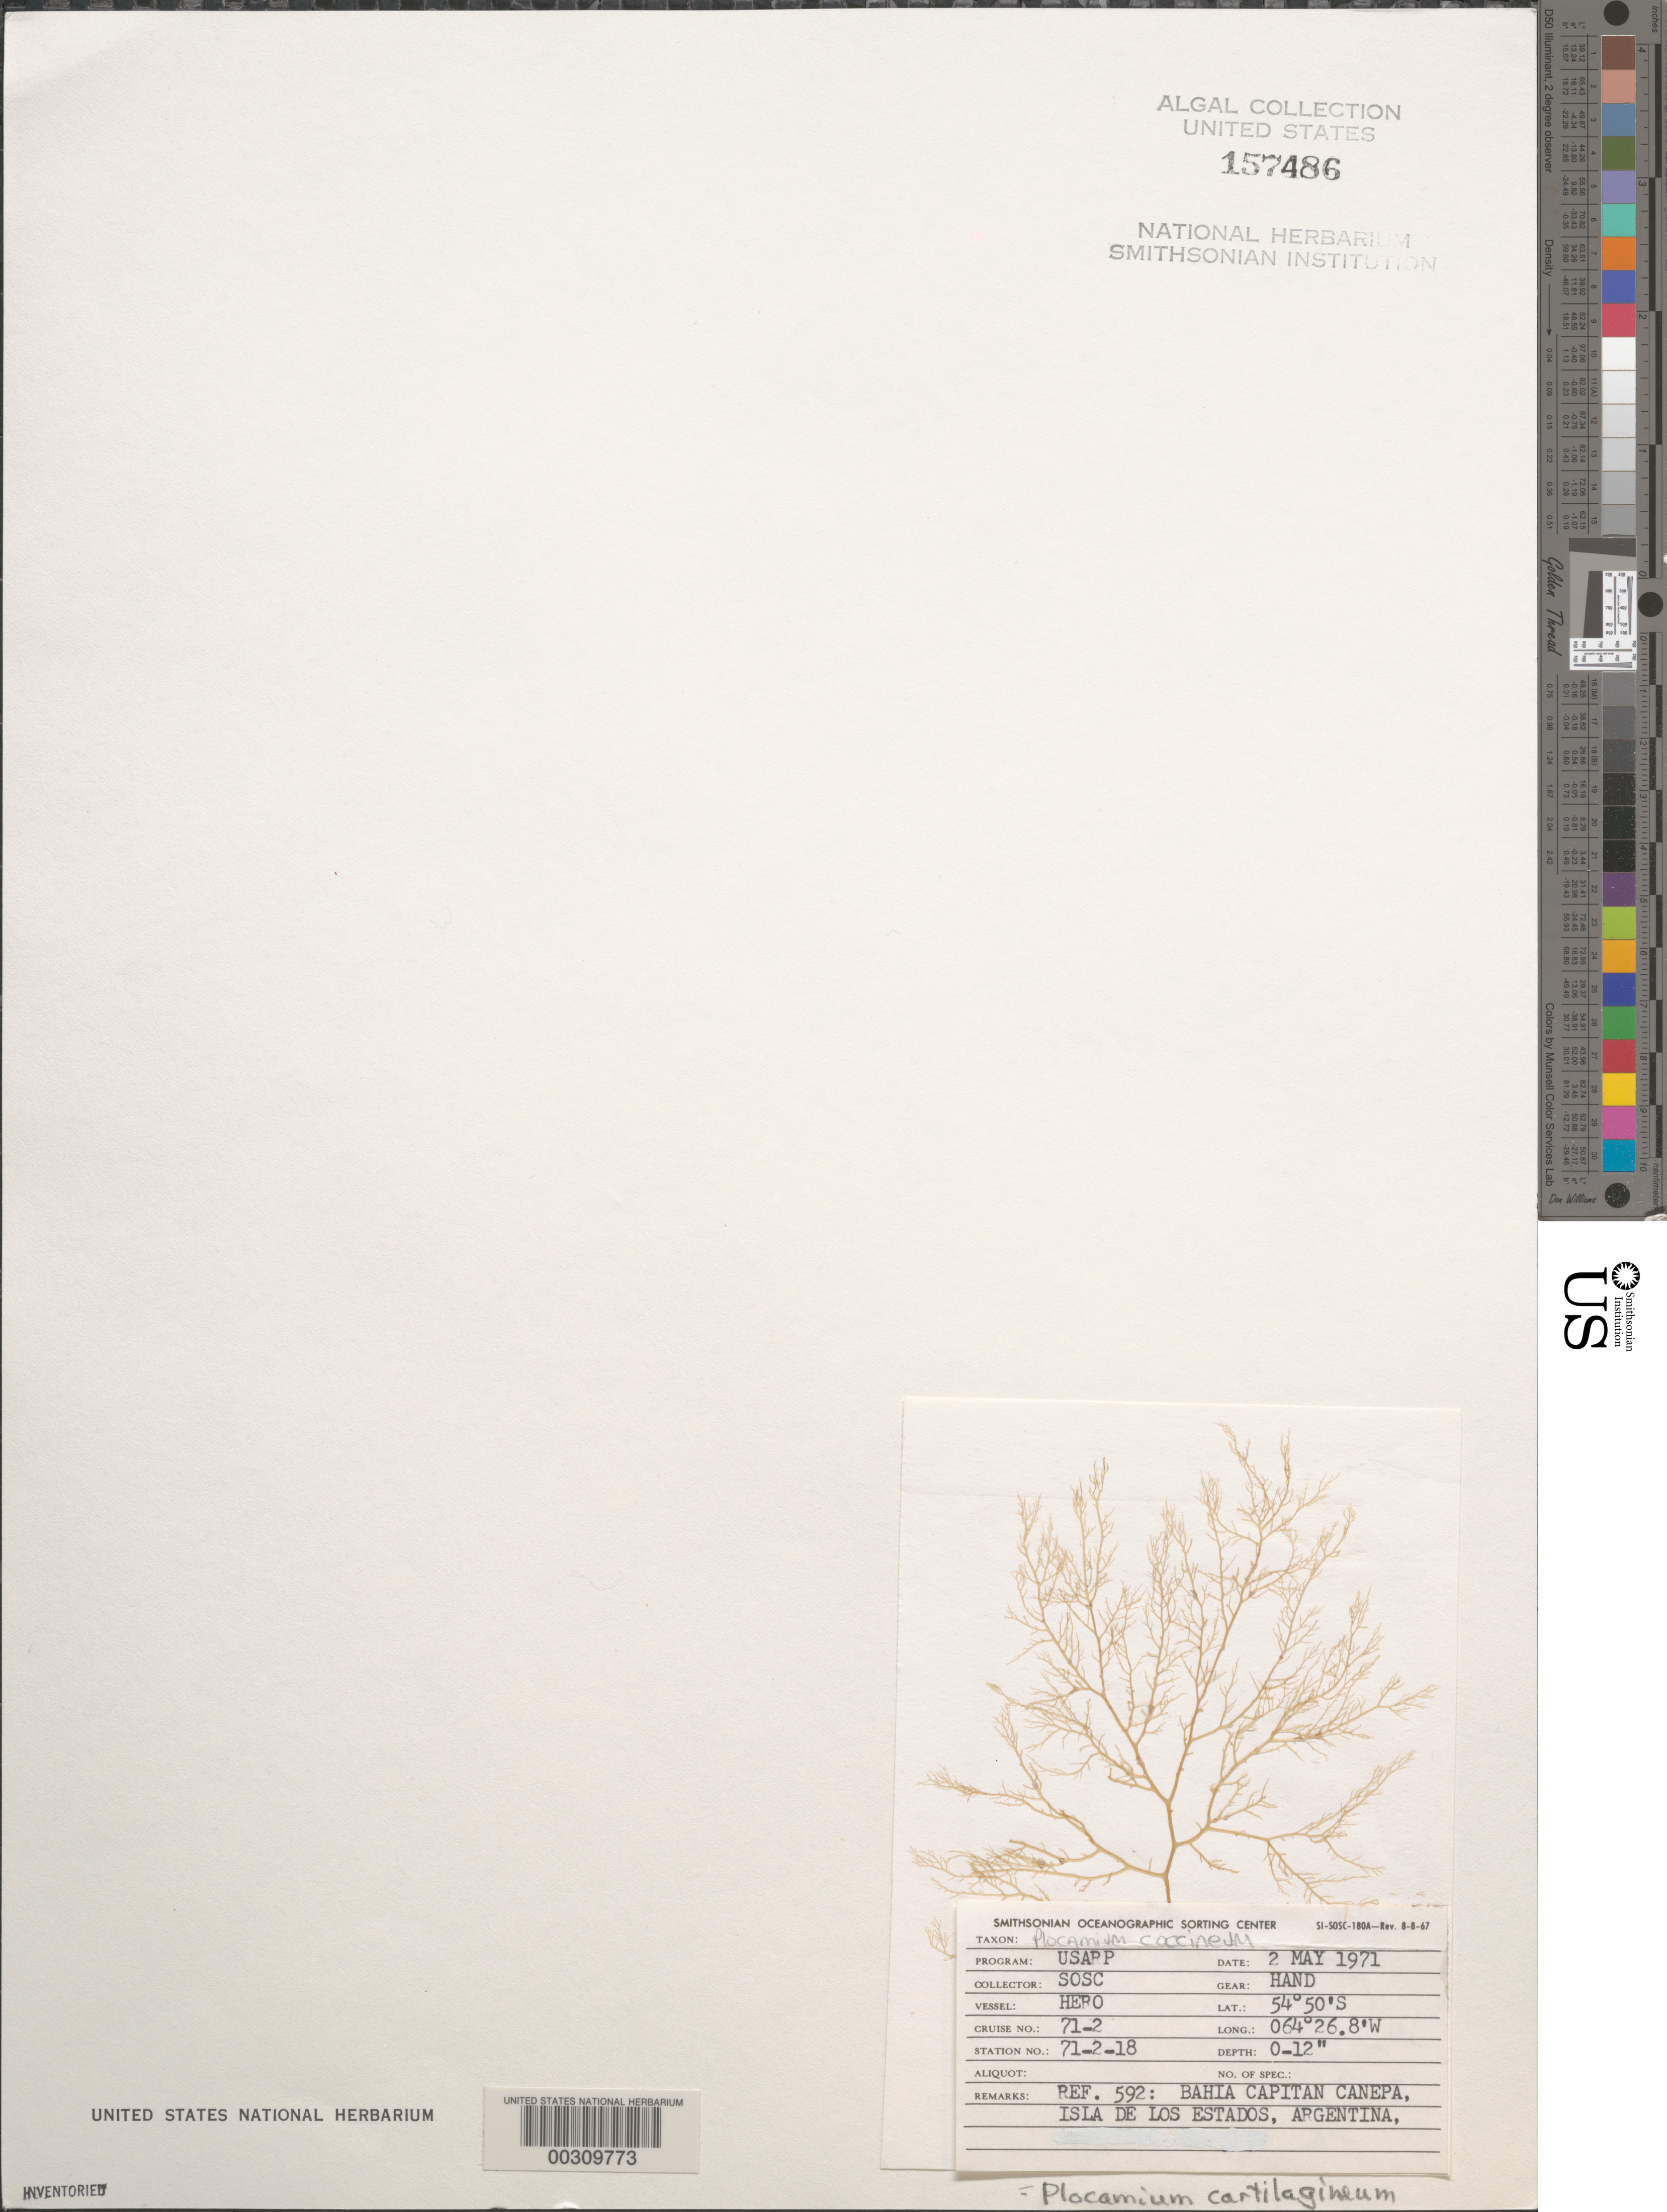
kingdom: Plantae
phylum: Rhodophyta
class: Florideophyceae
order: Plocamiales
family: Plocamiaceae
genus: Plocamium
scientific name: Plocamium cartilagineum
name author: (L.) P.S. Dixon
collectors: SOSC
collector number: Station 71-2-18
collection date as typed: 02 May 1971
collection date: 1971-05-02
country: Argentina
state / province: Tierra del Fuego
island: Isla de los Estados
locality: Bahia Capitan Canepa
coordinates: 54 50'S, 064 26.8'W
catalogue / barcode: US 157486